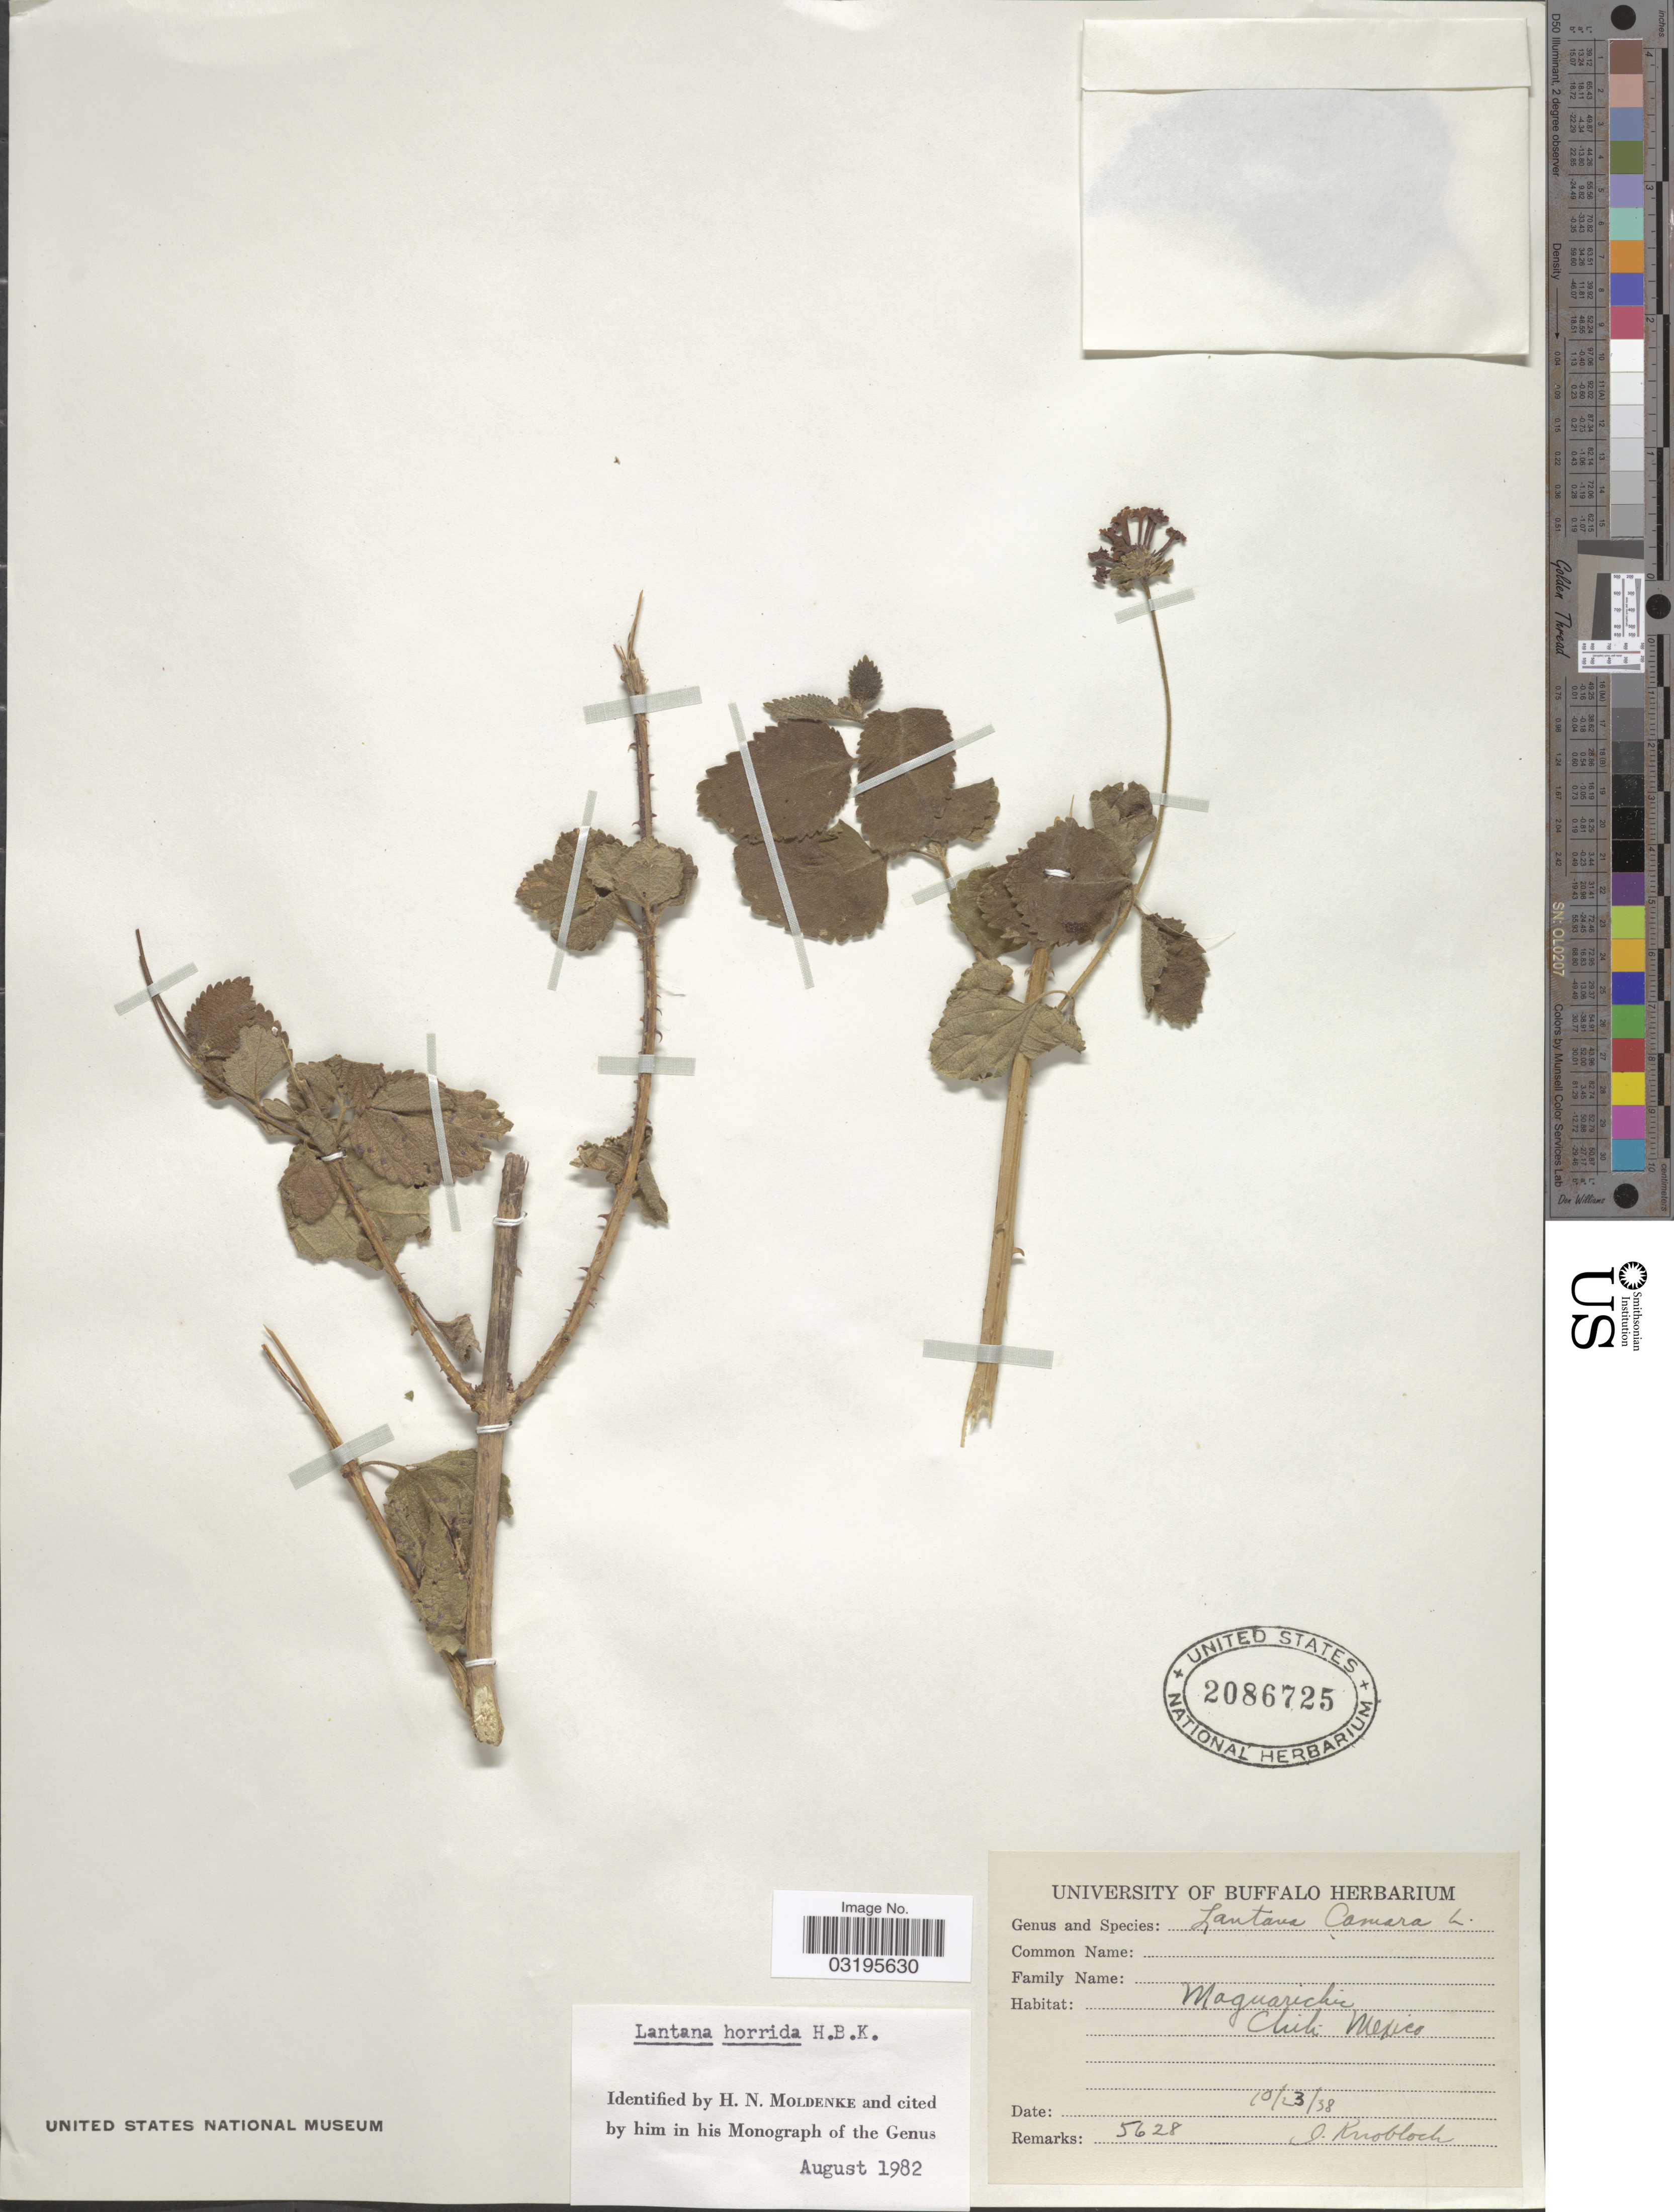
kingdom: Plantae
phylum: Tracheophyta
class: Magnoliopsida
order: Lamiales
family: Verbenaceae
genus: Lantana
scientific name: Lantana horrida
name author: Kunth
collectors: I. W. Knobloch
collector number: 5628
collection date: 1938-10-23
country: Mexico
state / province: Chihuahua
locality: Maguarichic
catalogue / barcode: US 2086725